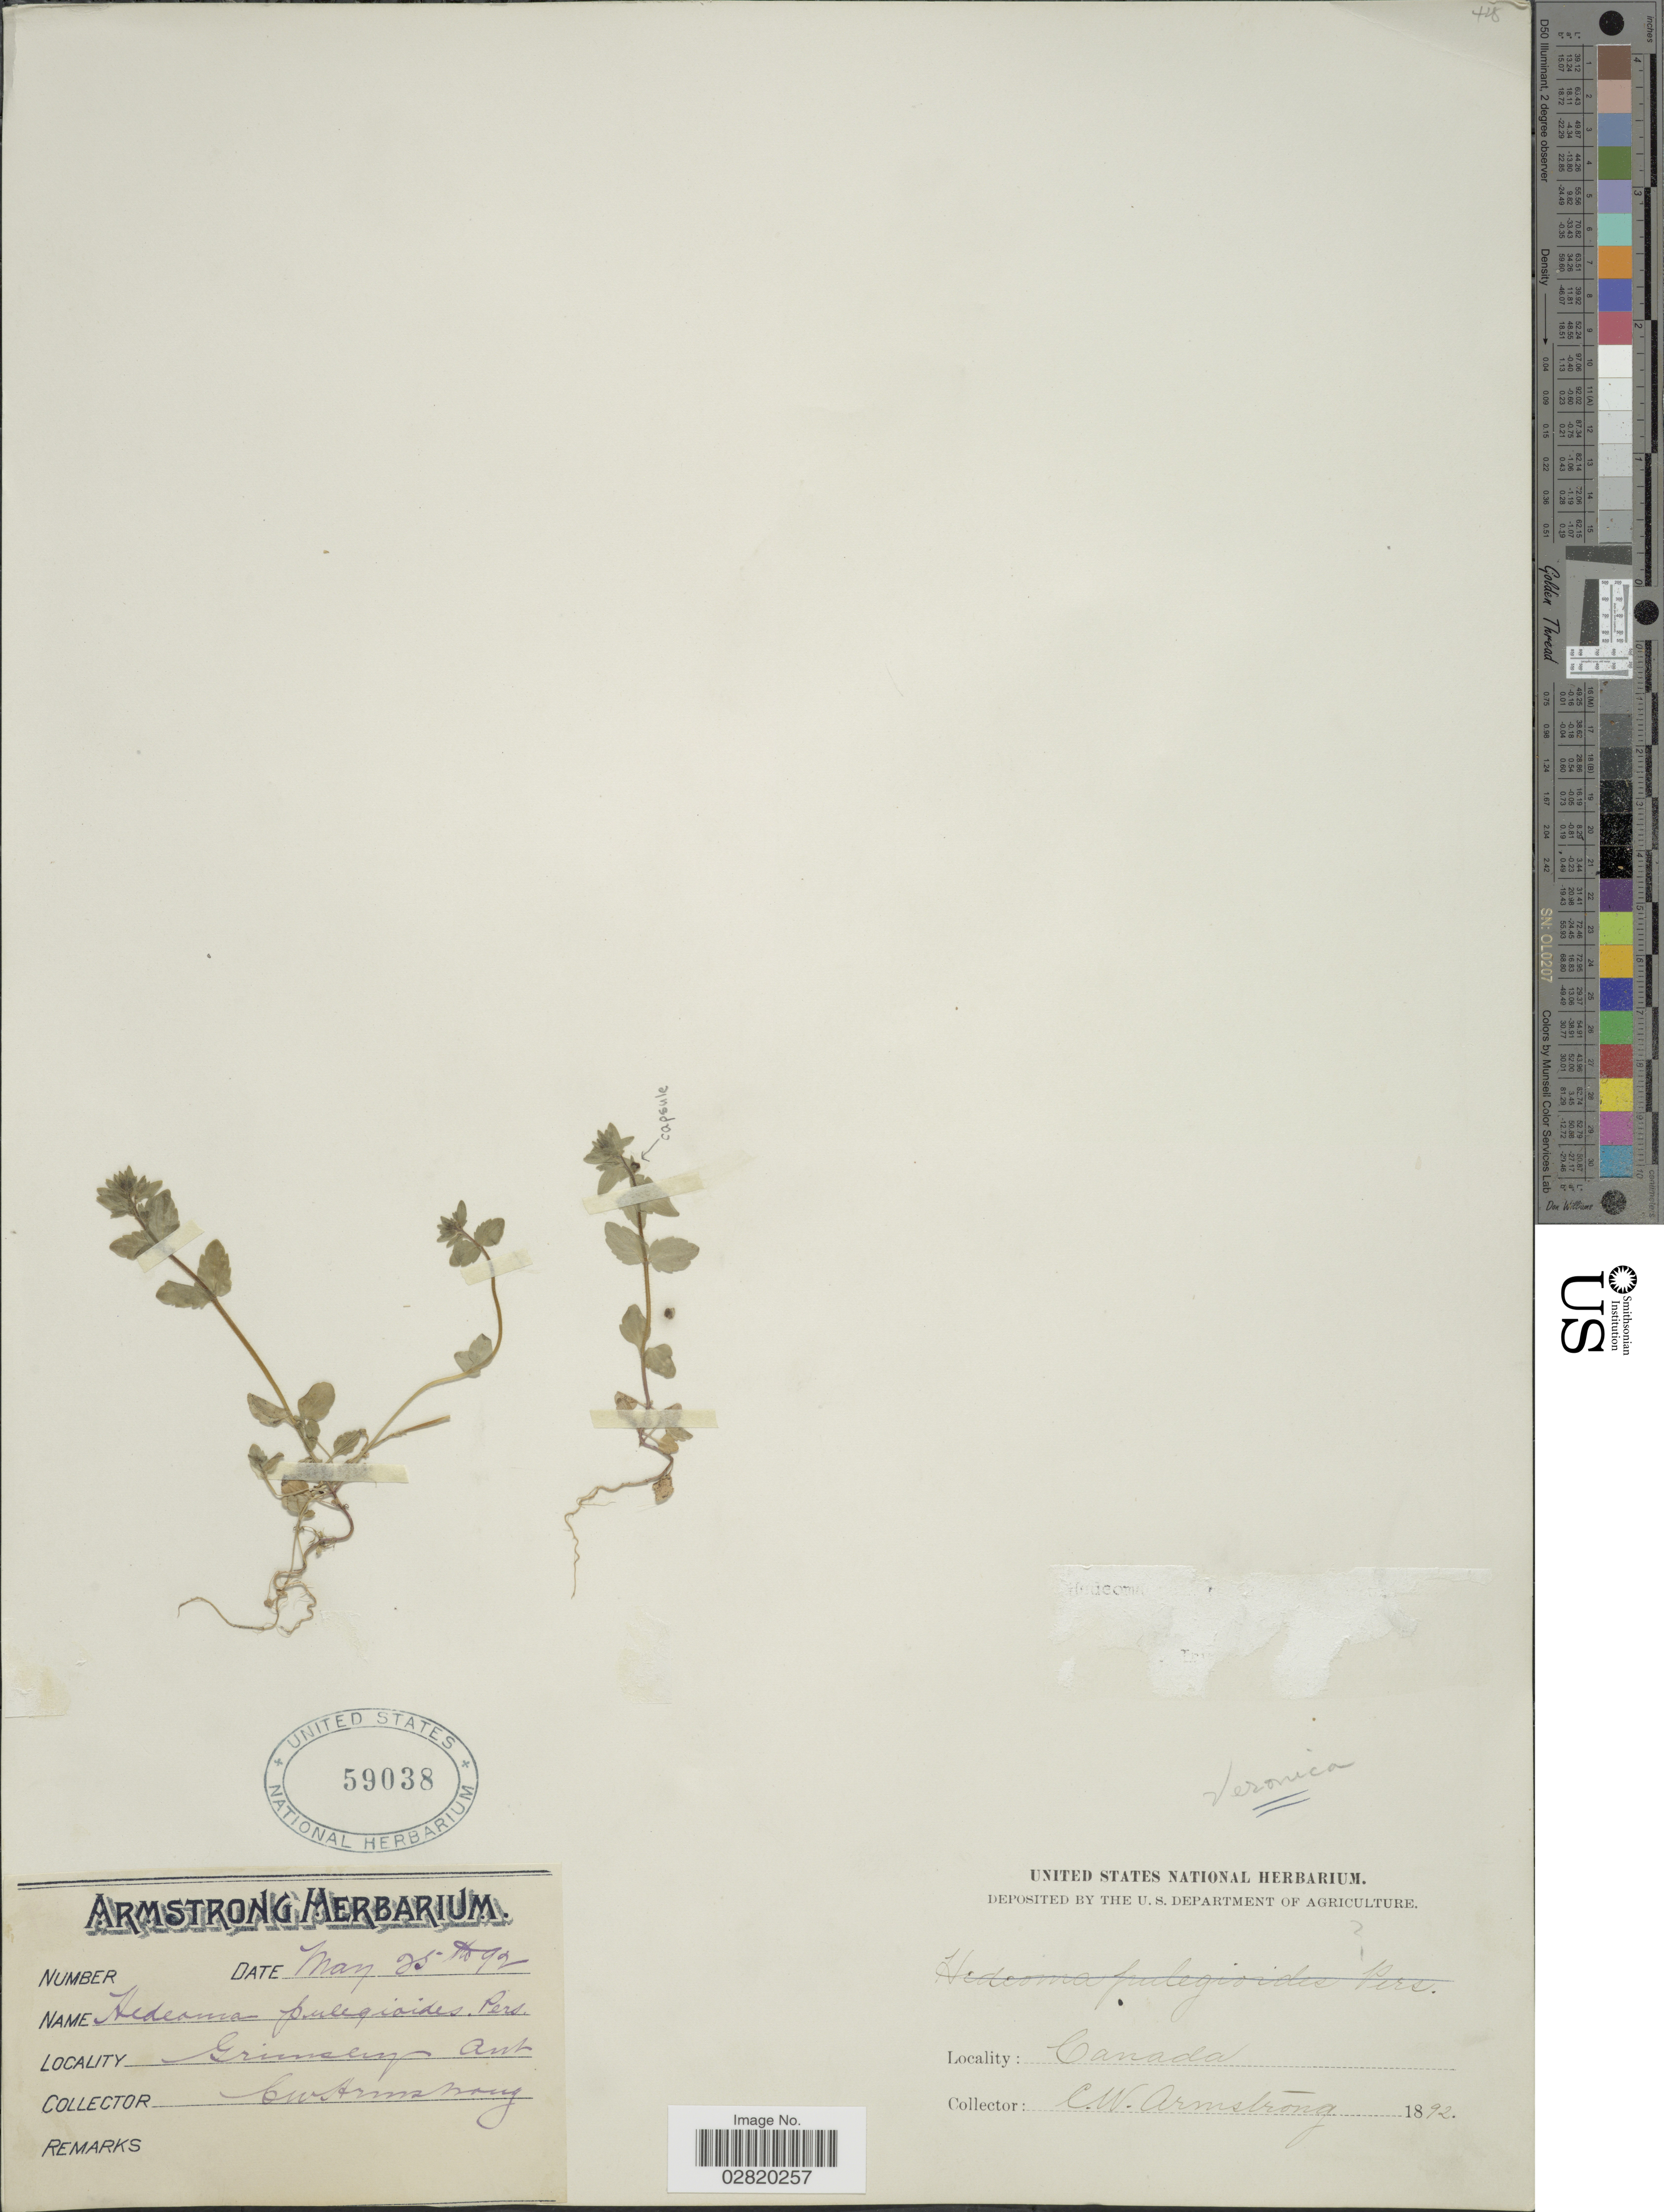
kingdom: Plantae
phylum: Tracheophyta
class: Magnoliopsida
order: Lamiales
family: Lamiaceae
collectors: C. W. Armstrong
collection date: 1892-05-25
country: Canada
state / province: Ontario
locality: Grimsby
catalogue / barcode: US 59038